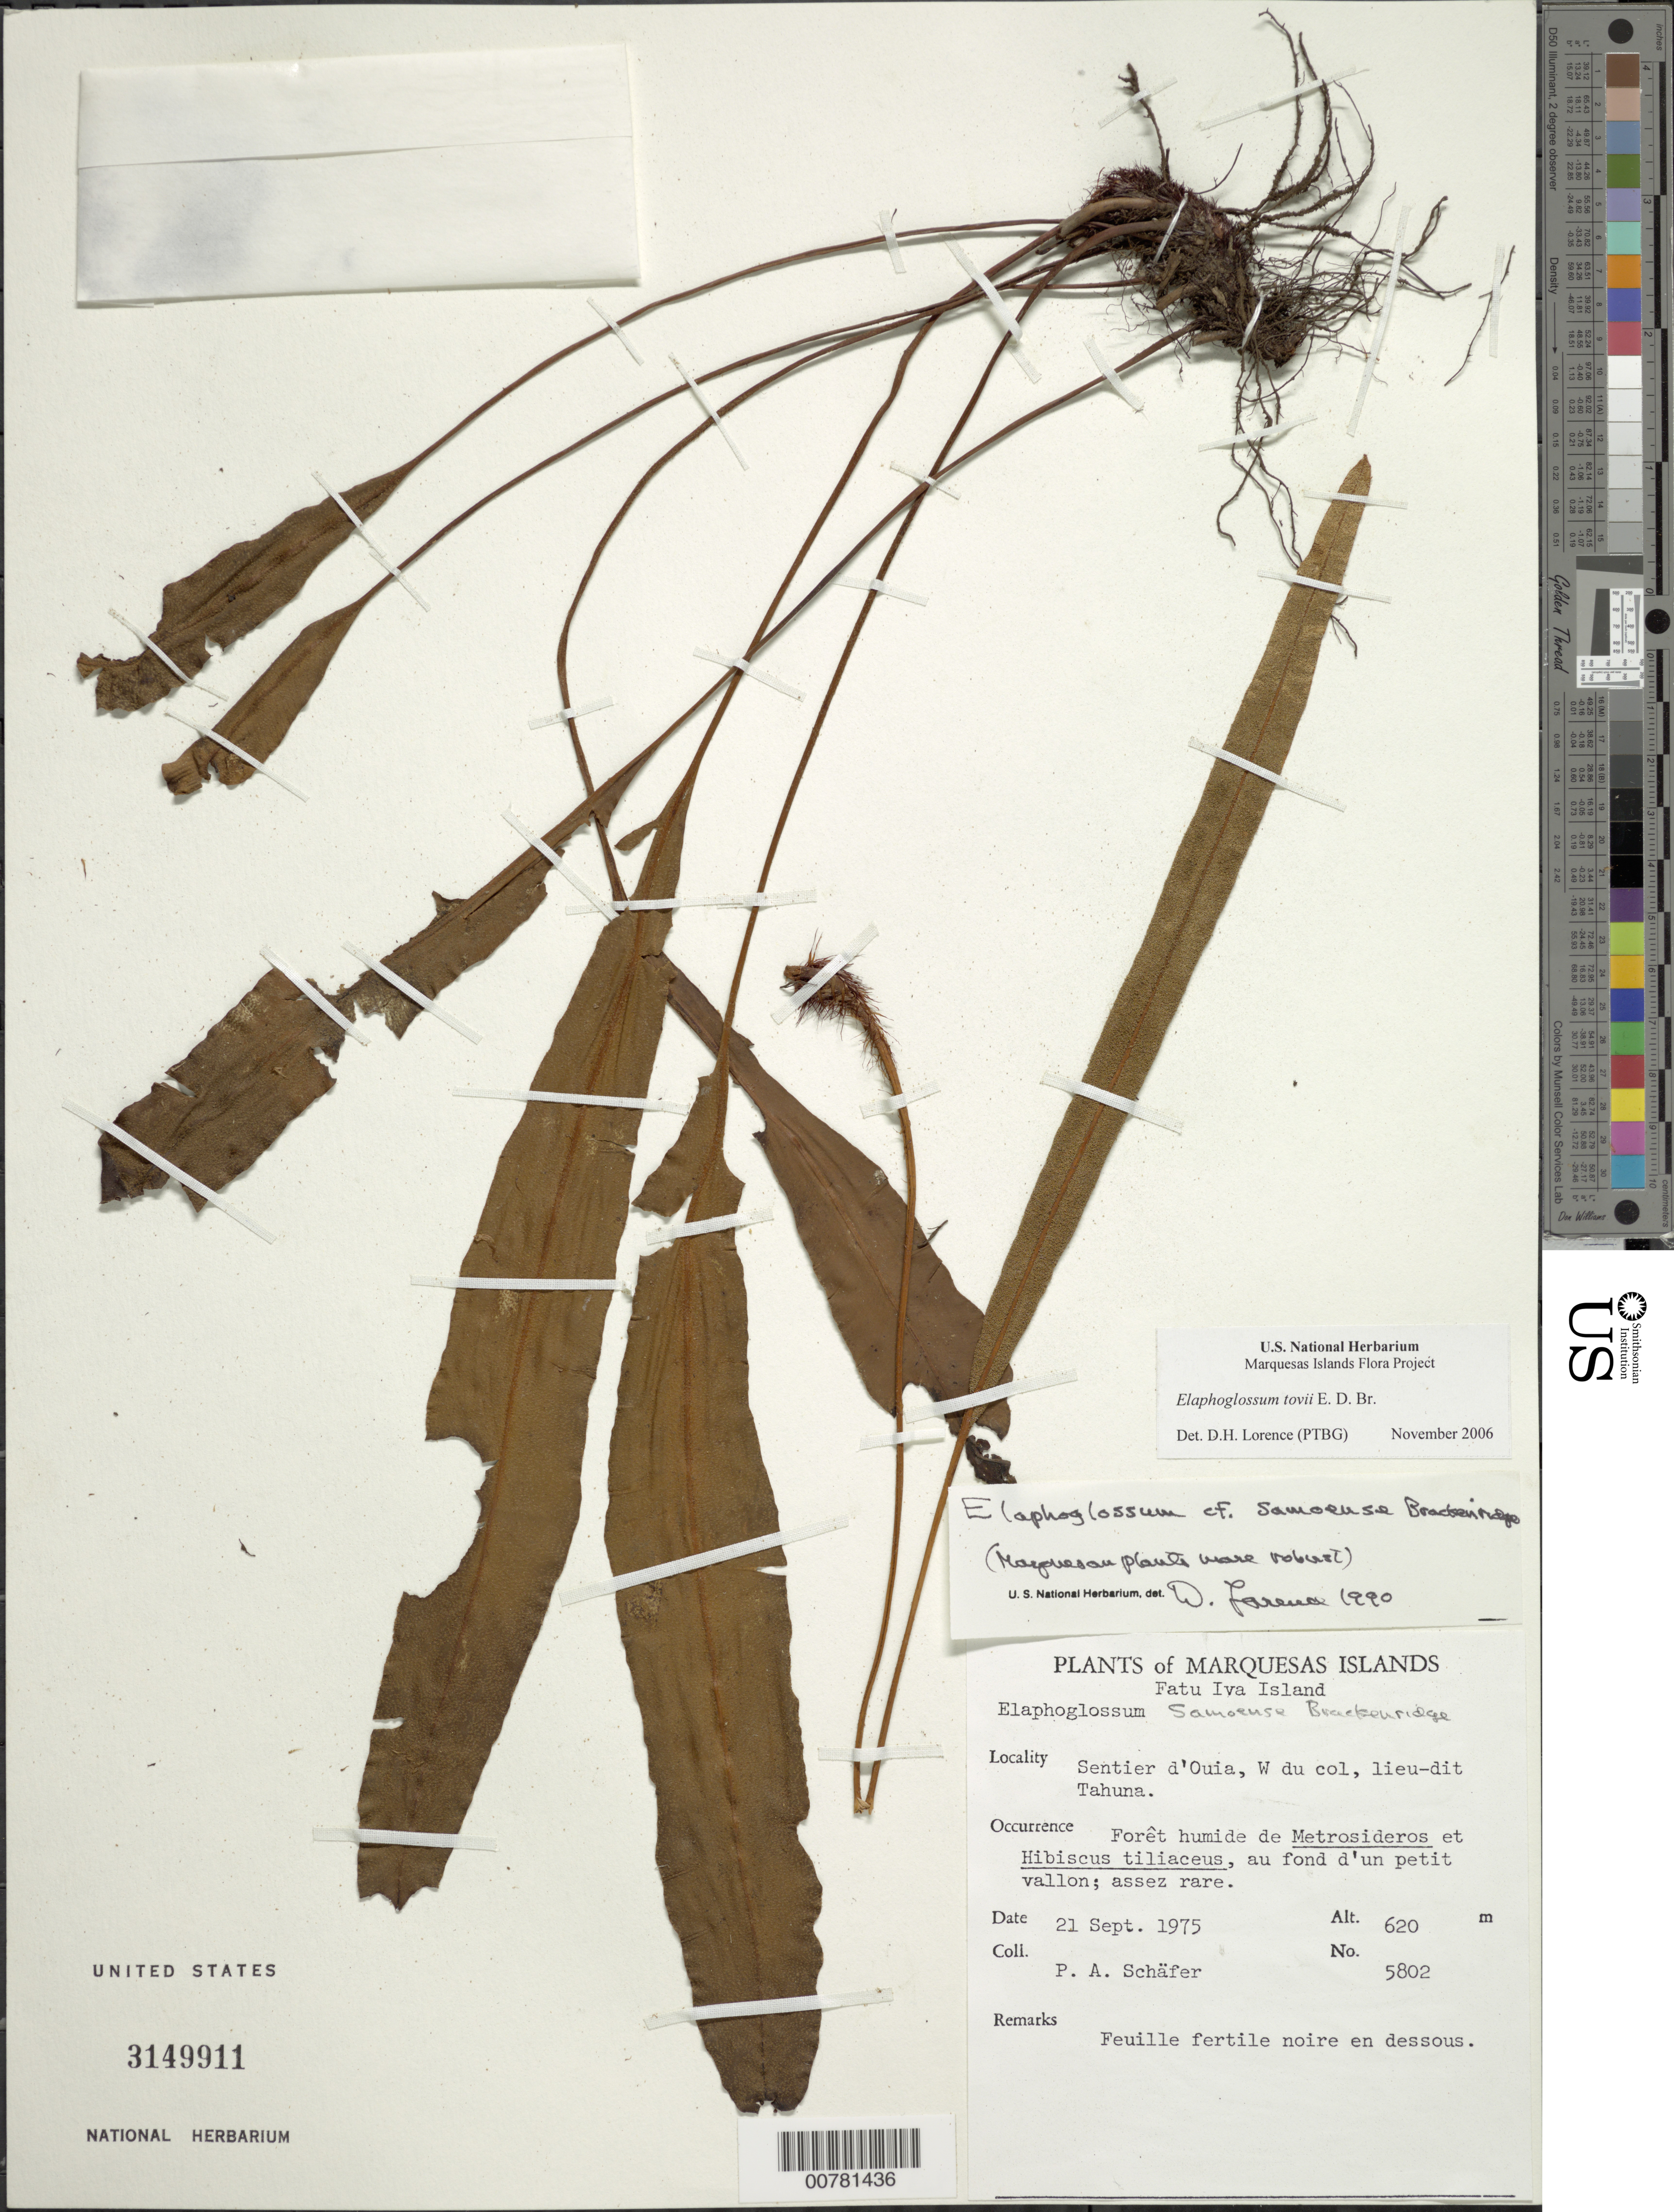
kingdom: Plantae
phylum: Tracheophyta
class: Polypodiopsida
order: Polypodiales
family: Dryopteridaceae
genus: Elaphoglossum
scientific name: Elaphoglossum austromarquesense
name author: Rouhan & Lorence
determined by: Wagner, W. L., (BOT), Smithsonian Institution - National Museum of Natural History (UNITED STATES)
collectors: P. A. Schäfer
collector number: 5802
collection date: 1975-09-21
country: French Polynesia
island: Fatu Hiva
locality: Sentier d'Ouia, W du col, lieu-dit Tahuna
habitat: Forêt humide de Metrosideros et Hibiscus tiliaceus, au fond d'un petit vallon; assez rare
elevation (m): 620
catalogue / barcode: US 3149911